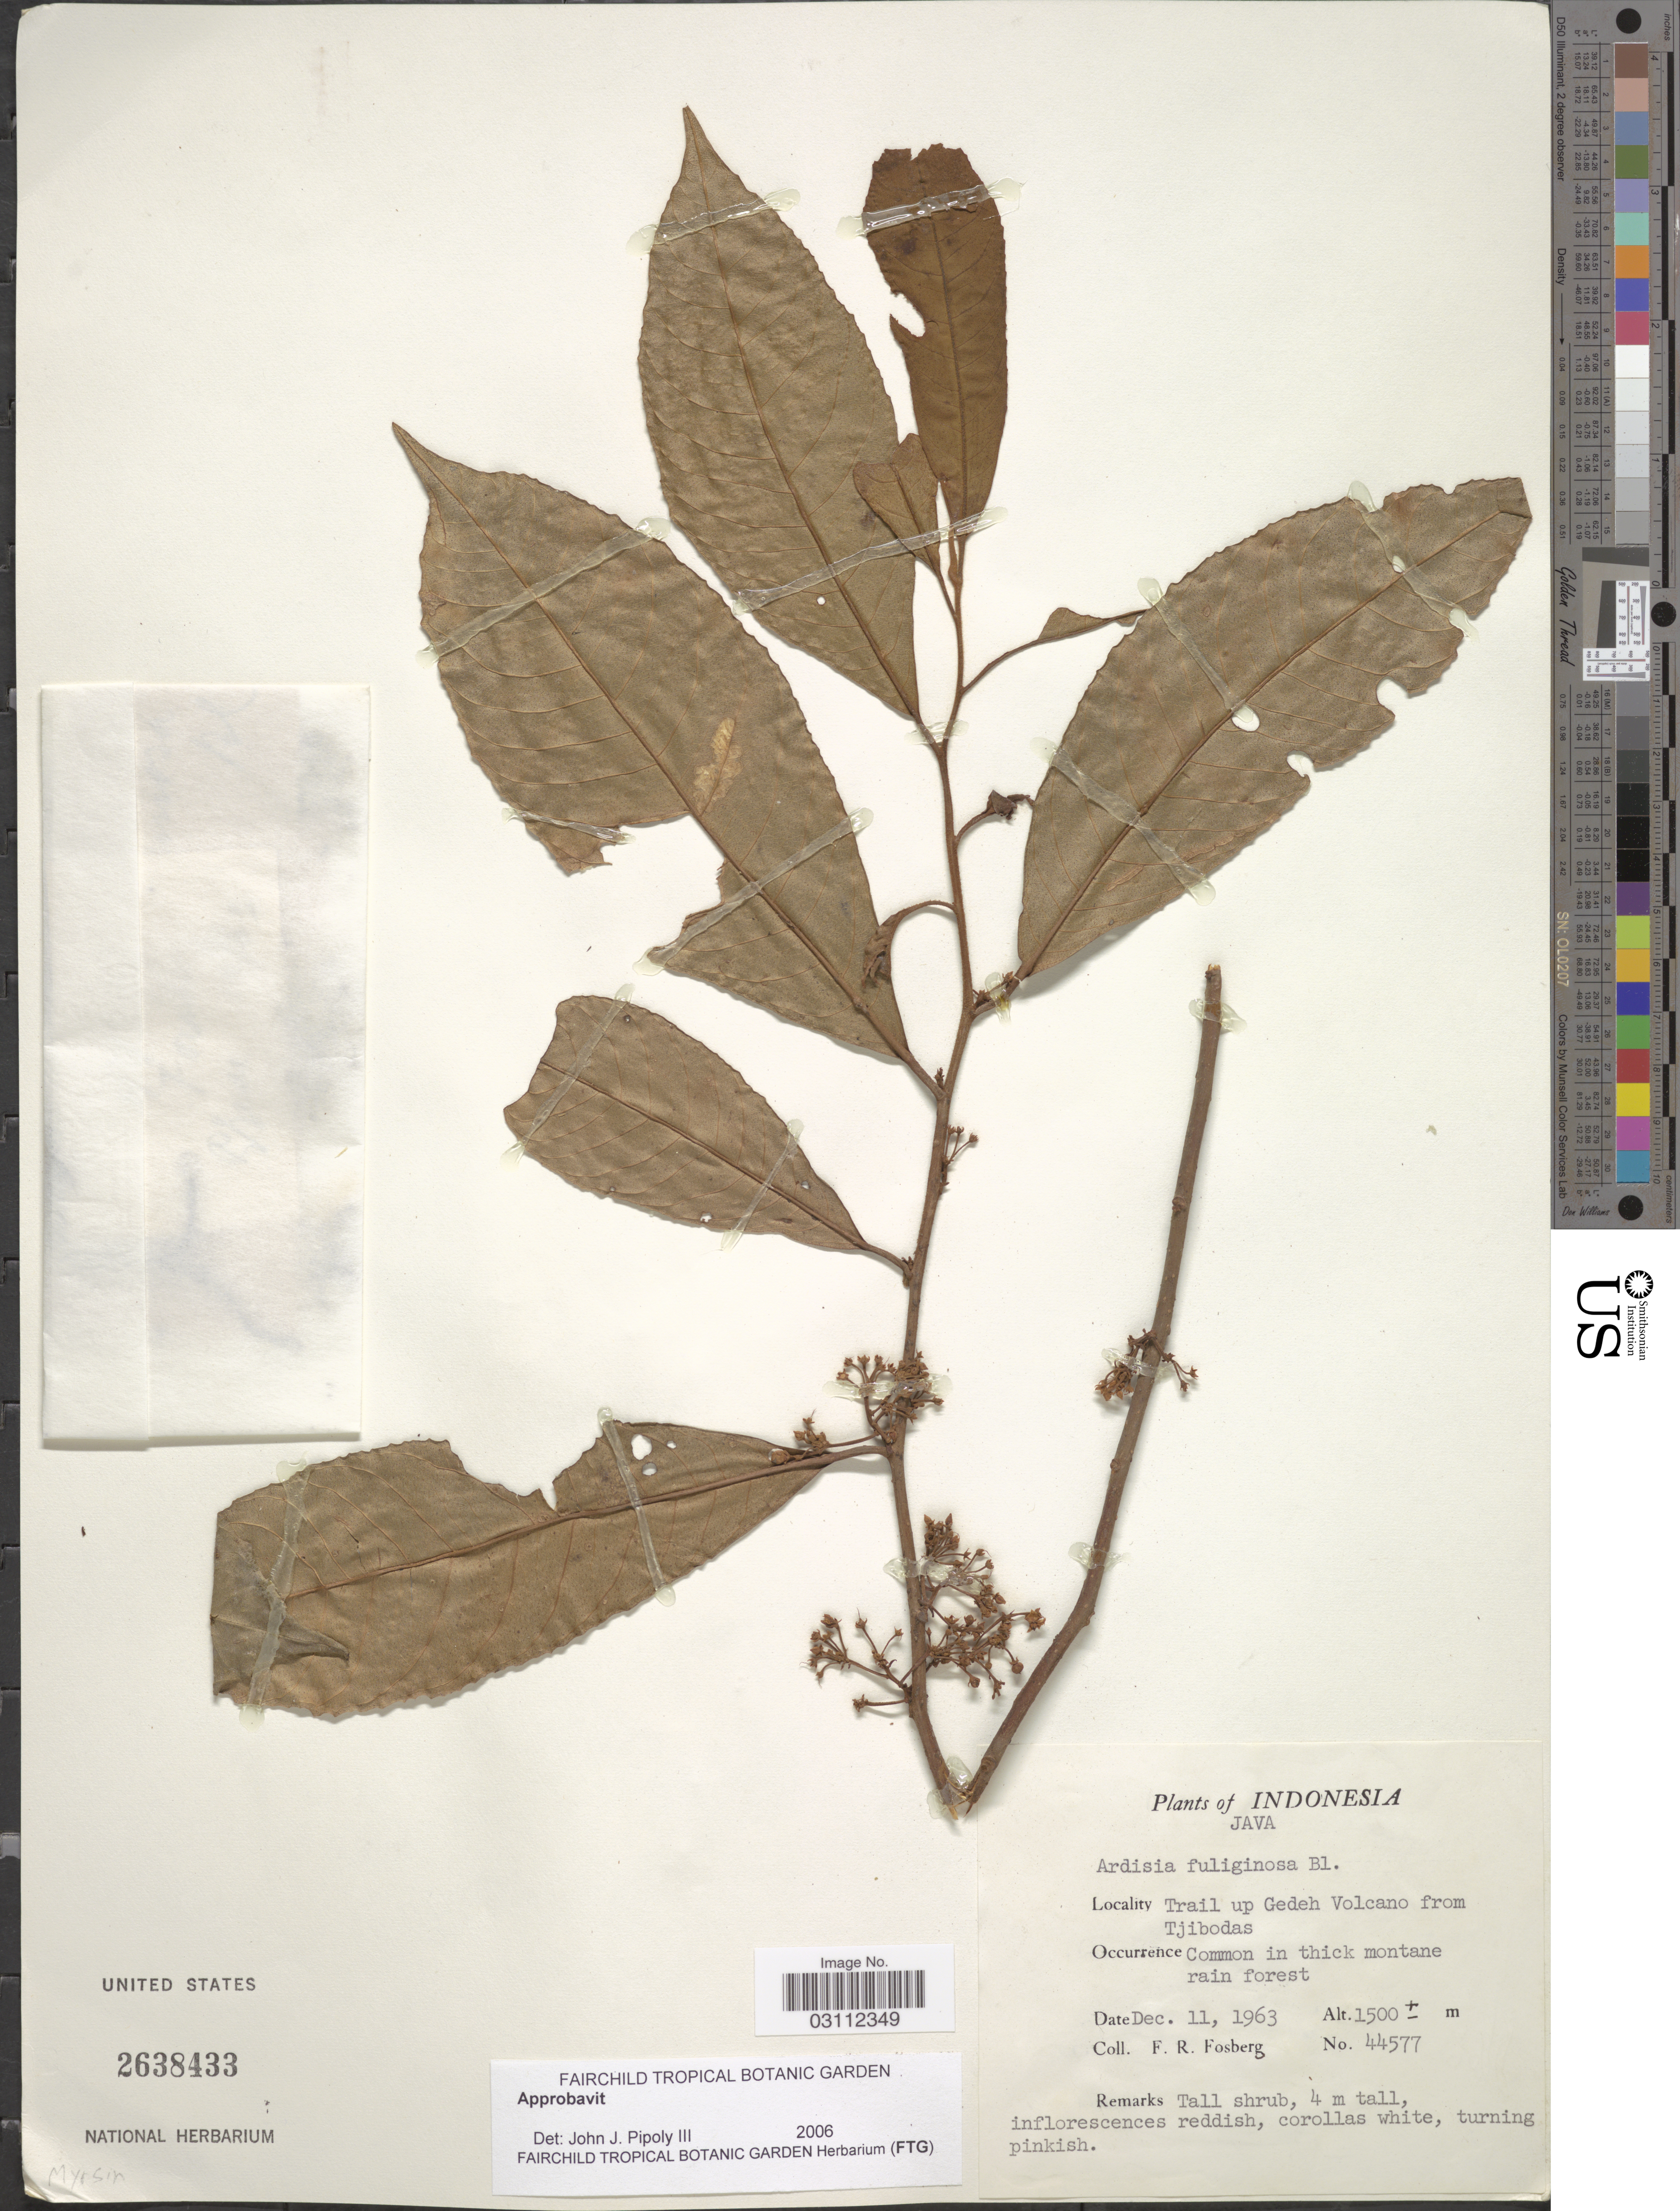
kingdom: Plantae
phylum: Tracheophyta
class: Magnoliopsida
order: Ericales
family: Primulaceae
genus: Ardisia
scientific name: Ardisia fuliginosa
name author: Blume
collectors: F. R. Fosberg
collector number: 44577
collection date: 1963-12-11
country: Indonesia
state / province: Java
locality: Trail up Gedeh Volcano from Tjibodas.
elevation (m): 1500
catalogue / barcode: US 2638433